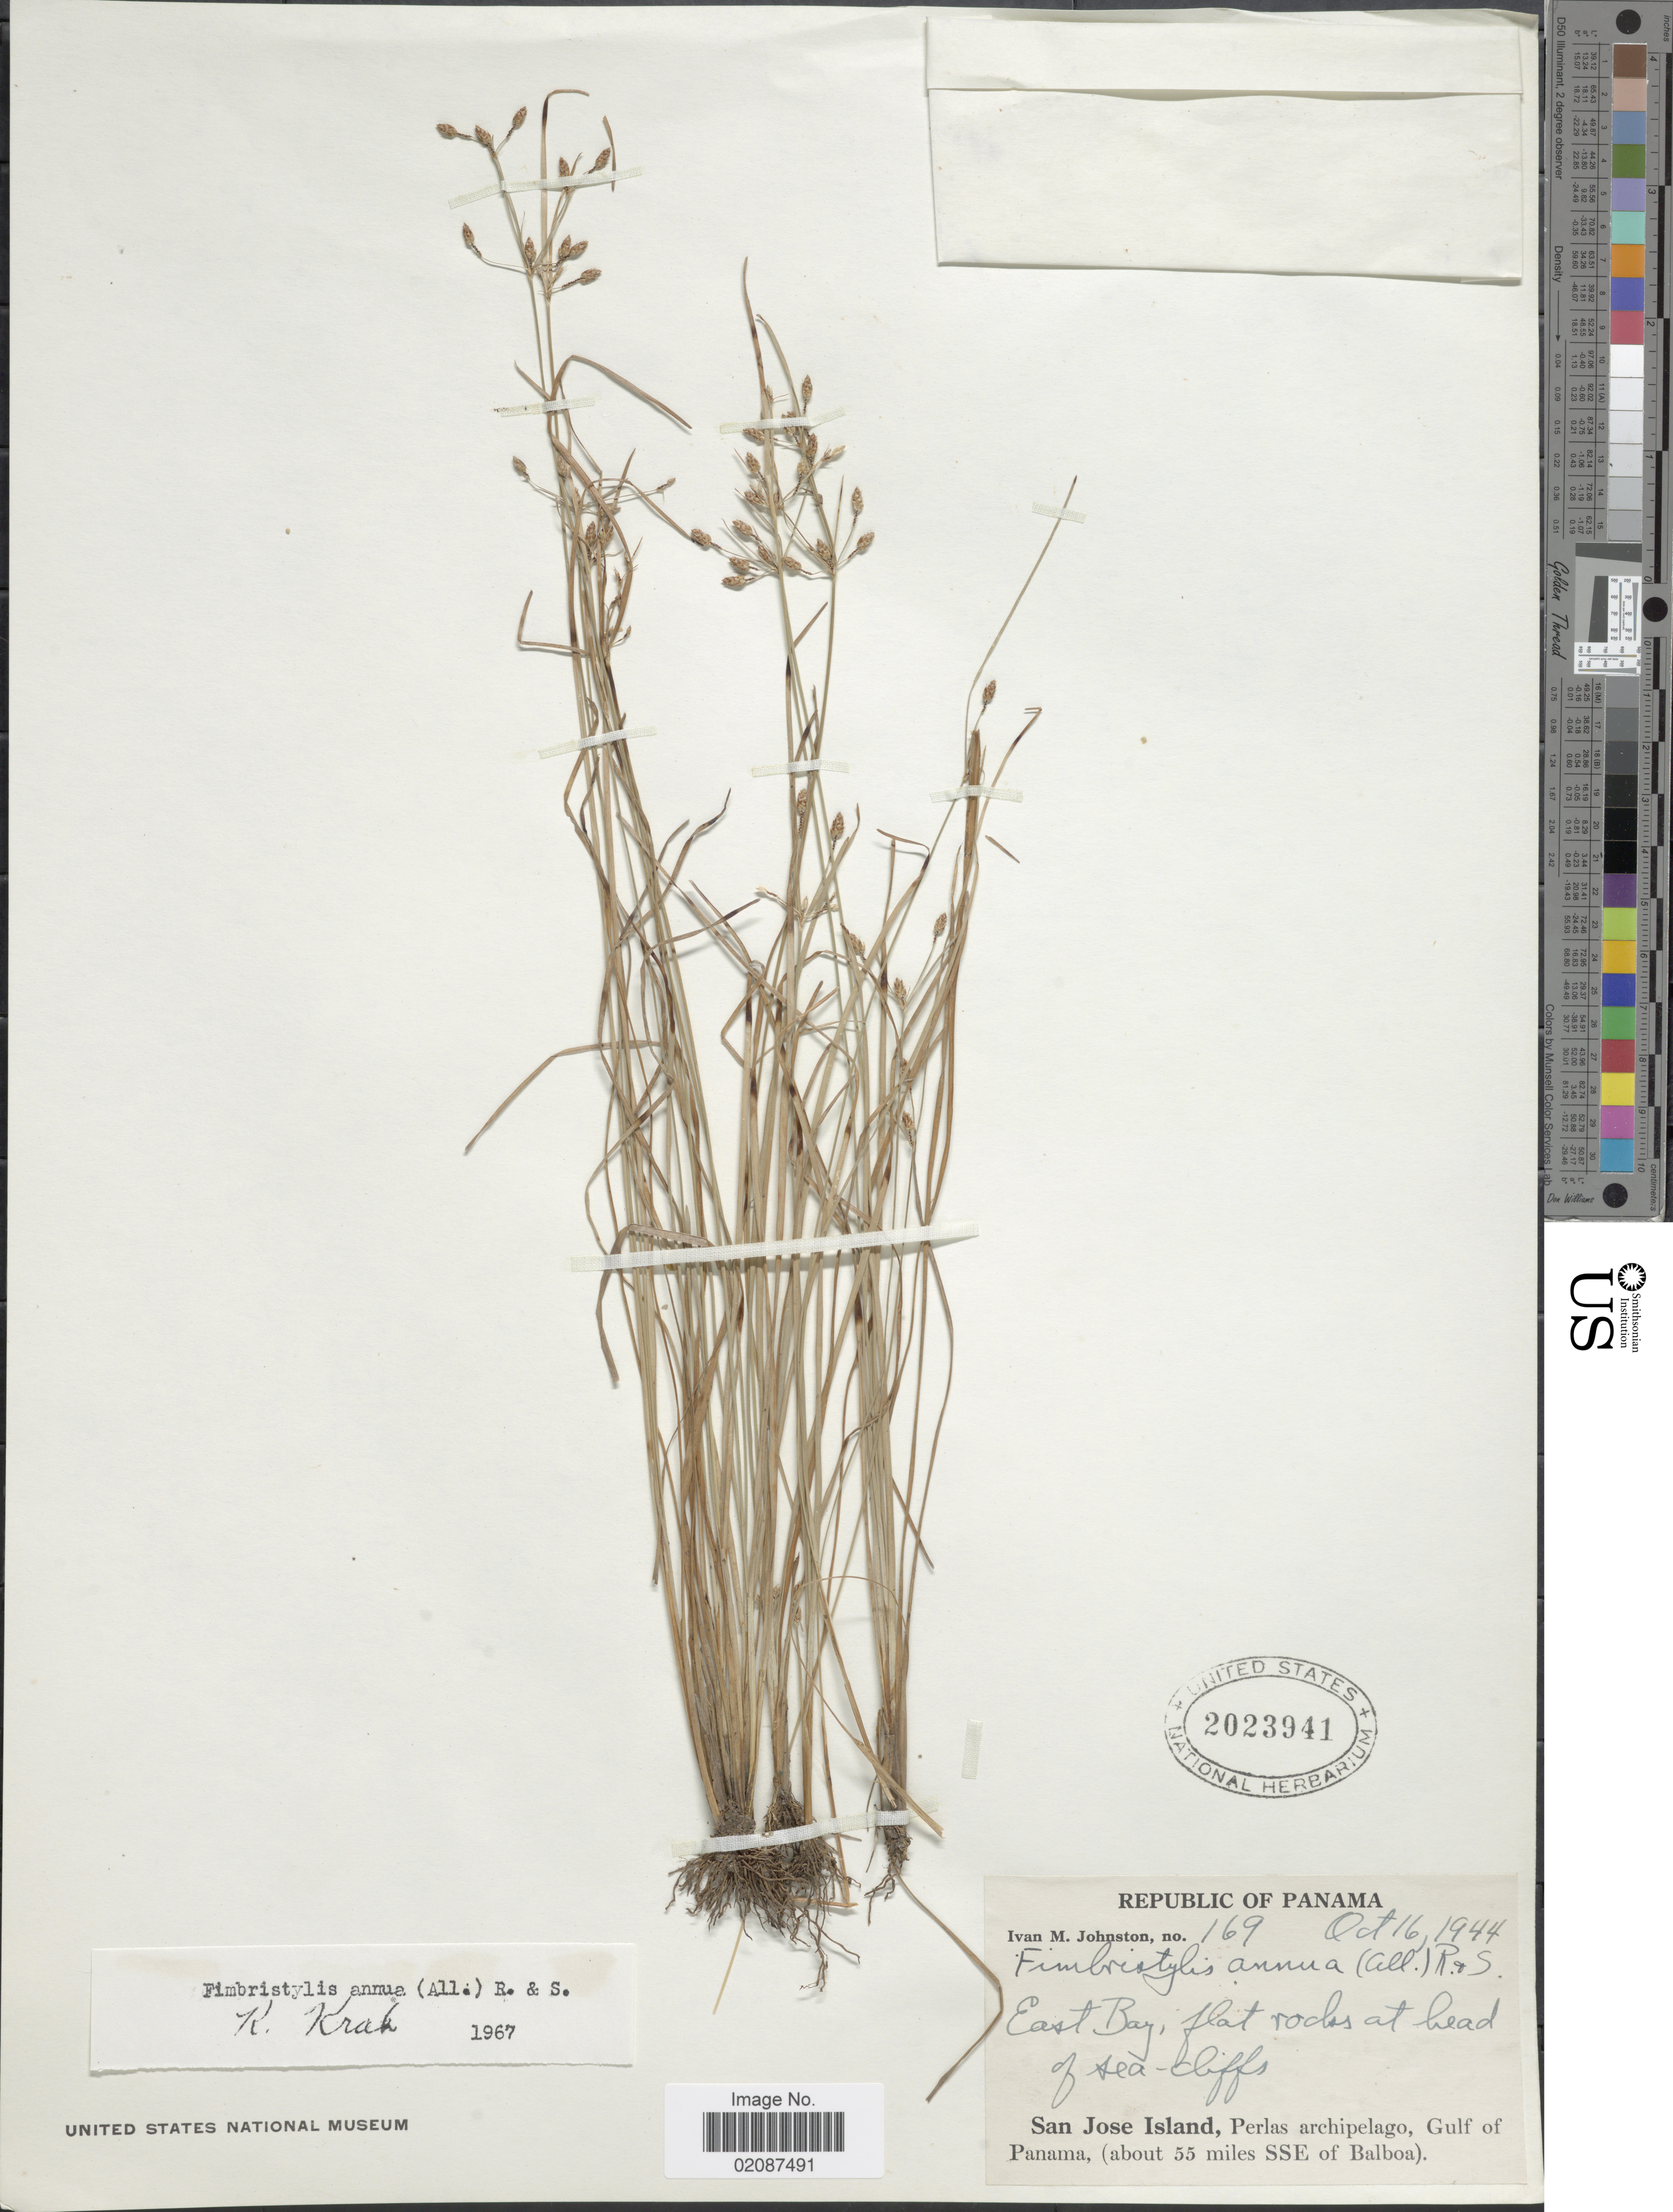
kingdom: Plantae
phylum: Tracheophyta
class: Liliopsida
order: Poales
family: Cyperaceae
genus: Fimbristylis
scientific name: Fimbristylis annua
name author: (All.) Roem. & Schult.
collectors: I.M. Johnston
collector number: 169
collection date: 1944-10-16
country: Panama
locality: Republic of Panama, East Bay, San Jose Island, Perlas archipelago, Gulf of Panama ( about 55 miles SSe of Balboa)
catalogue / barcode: US 2023941